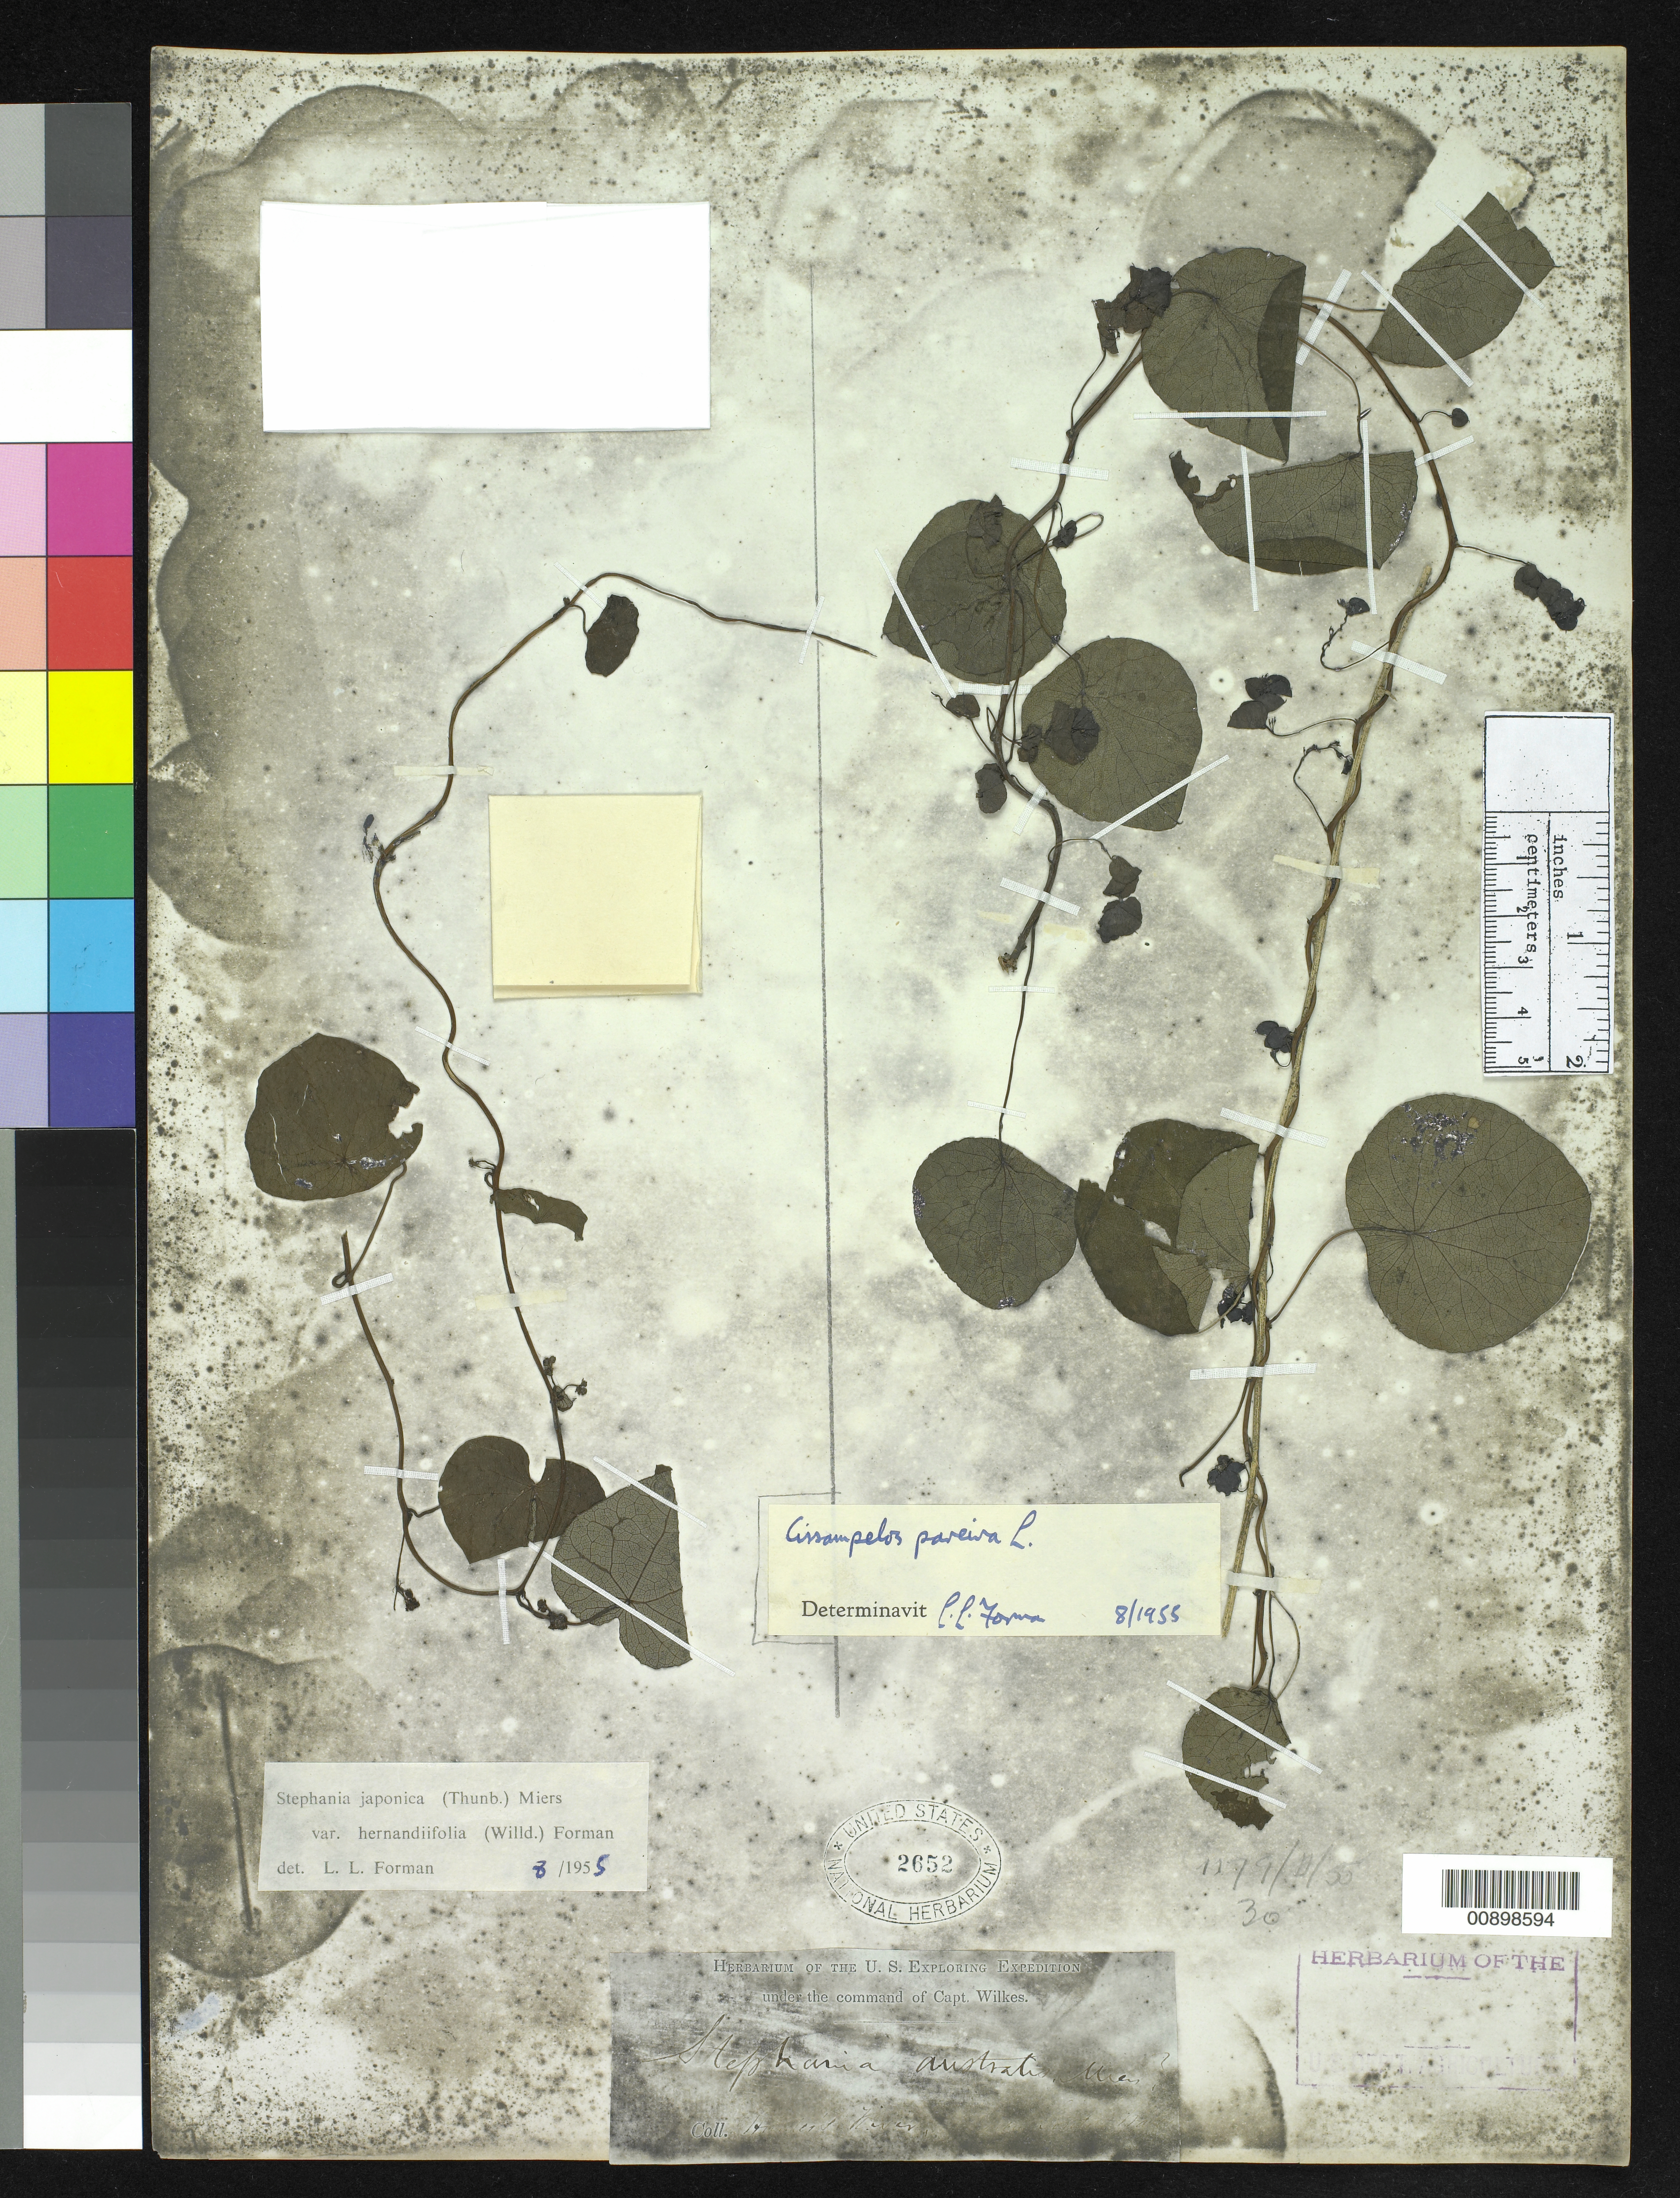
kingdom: Plantae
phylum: Tracheophyta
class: Magnoliopsida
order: Ranunculales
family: Menispermaceae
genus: Stephania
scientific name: Stephania hernandiifolia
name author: (Willd.) Walp.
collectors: Wilkes Explor. Exped.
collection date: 1838/1842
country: Australia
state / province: New South Wales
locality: Hunter's River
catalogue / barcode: US 2652